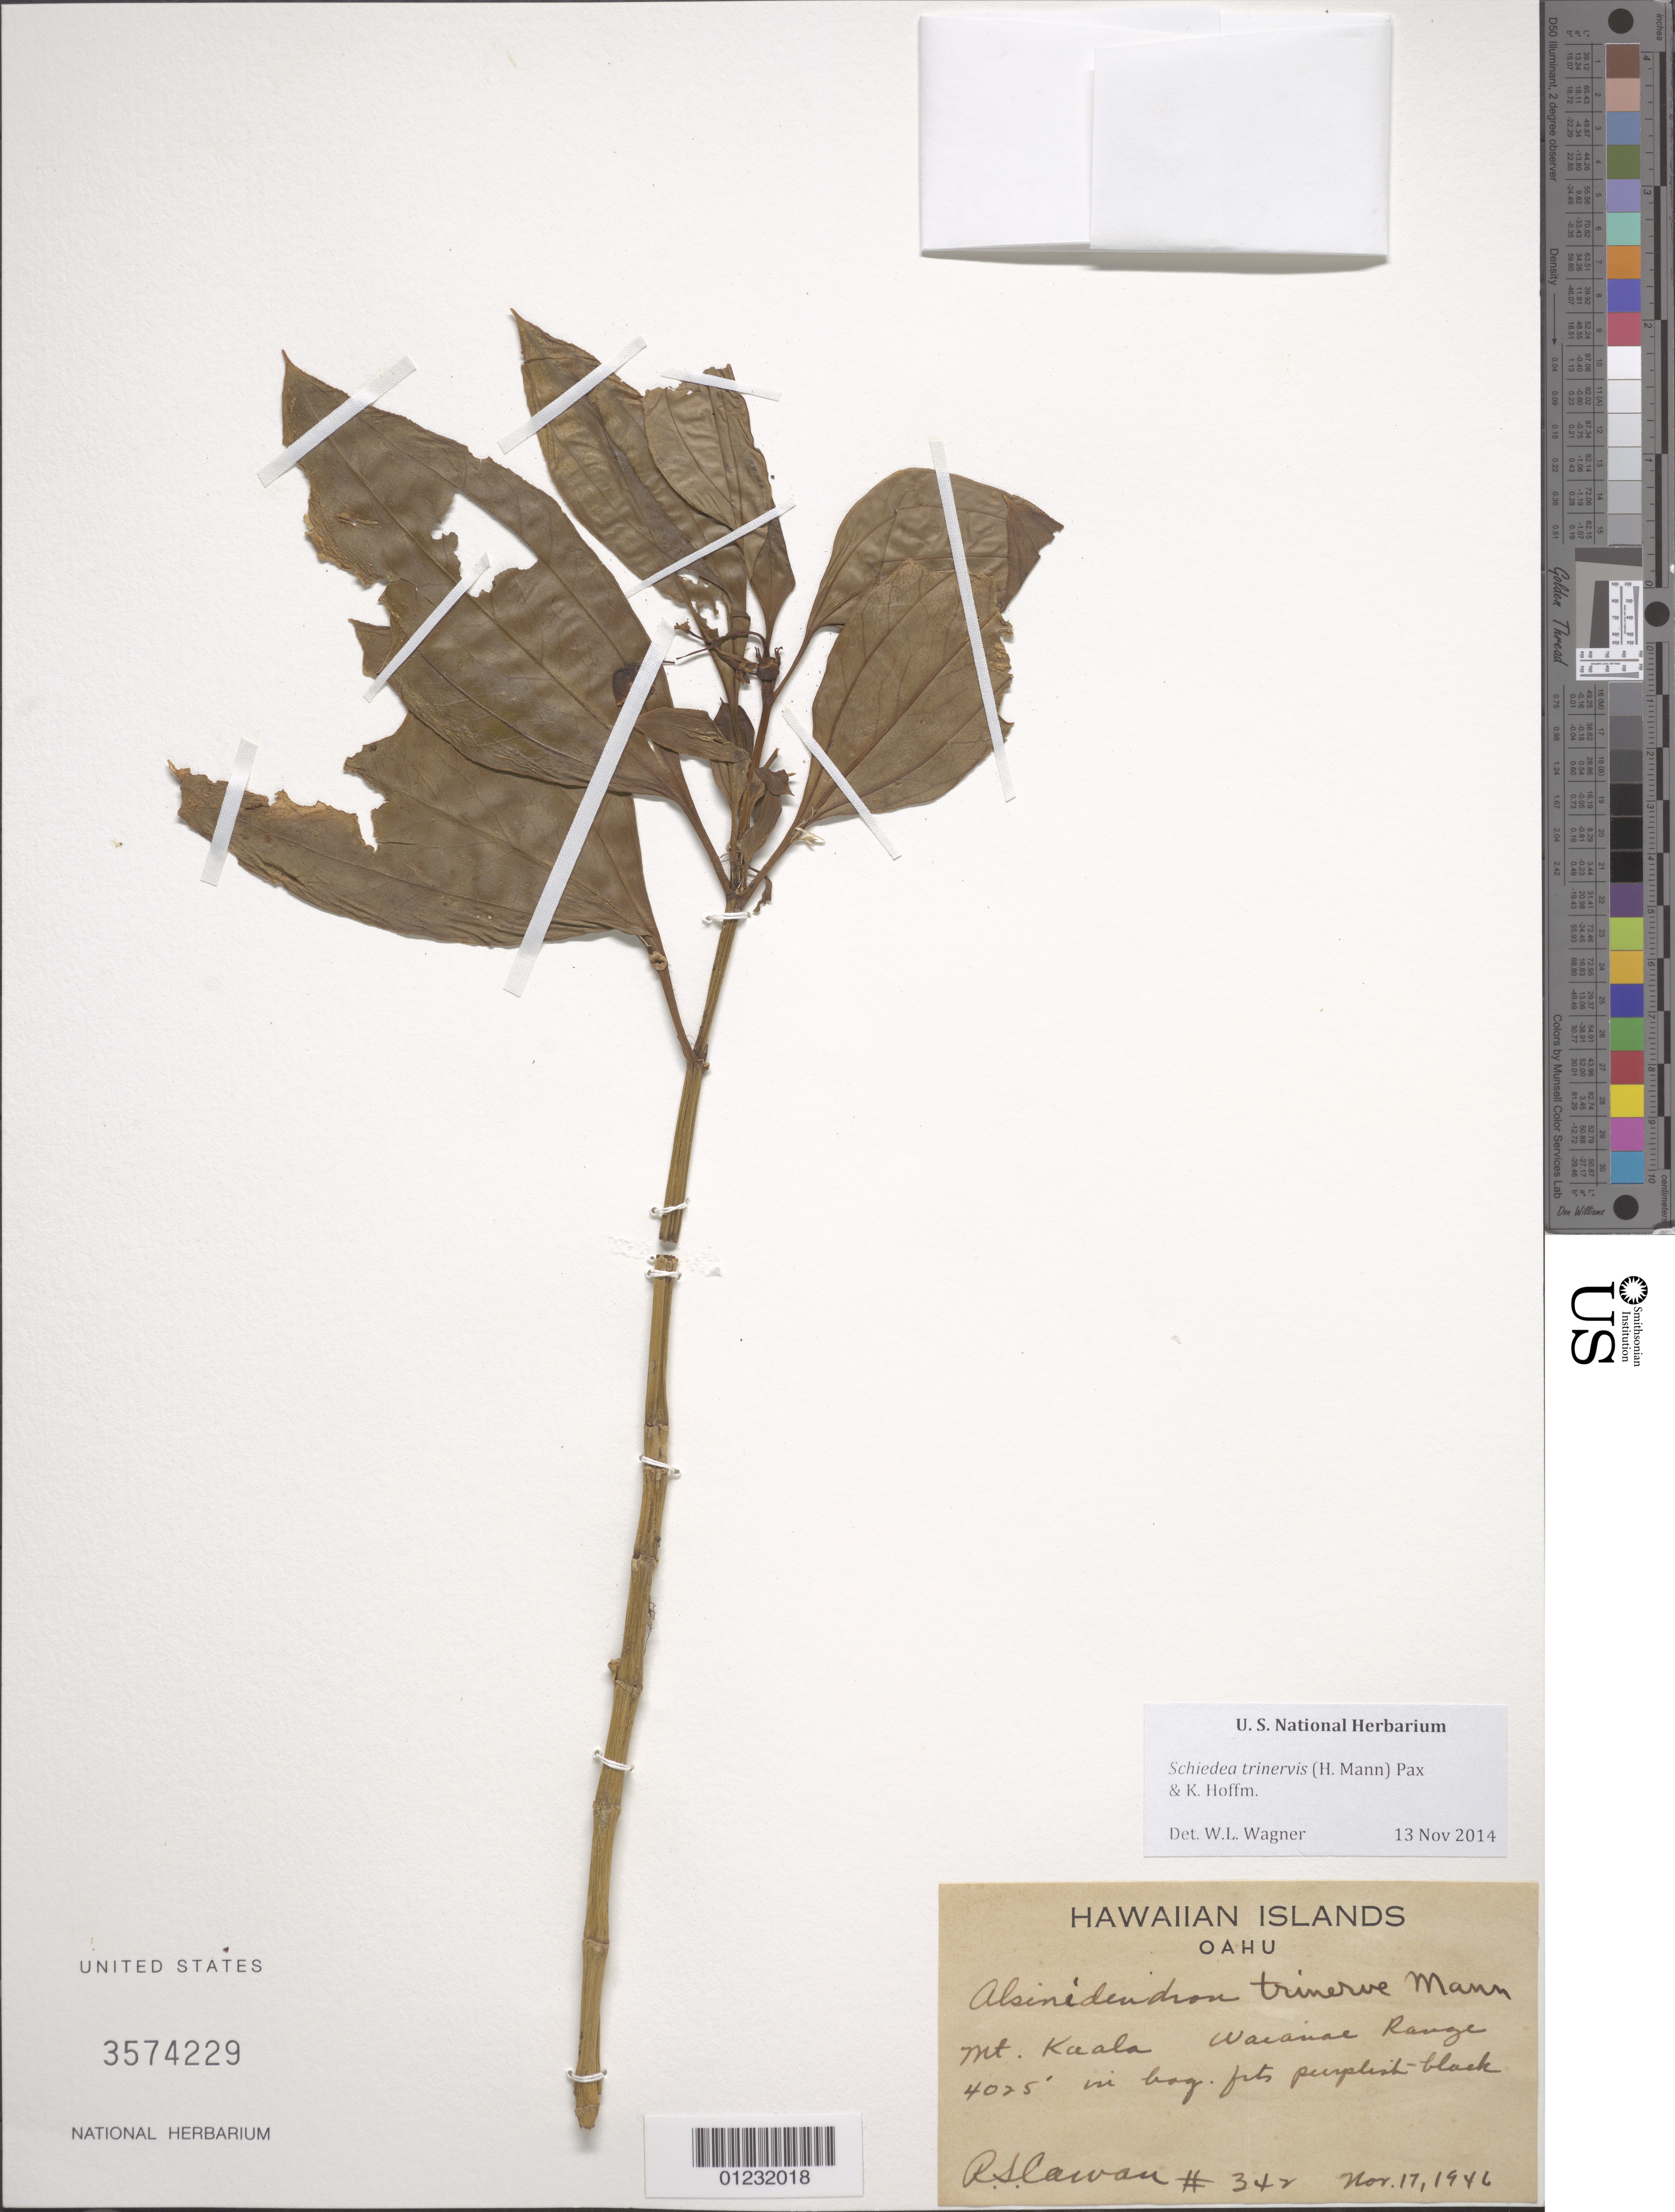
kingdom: Plantae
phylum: Tracheophyta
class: Magnoliopsida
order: Caryophyllales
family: Caryophyllaceae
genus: Schiedea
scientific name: Schiedea trinervis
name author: (H. Mann) Pax & K. Hoffm.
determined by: Wagner, W. L., (BOT), Smithsonian Institution - National Museum of Natural History (UNITED STATES)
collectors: R. S. Cowan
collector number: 342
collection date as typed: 17 Nov 1946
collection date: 1946-11-17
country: United States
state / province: Hawaii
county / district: Honolulu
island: Oahu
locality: Waianae Mountains, Mt. Kaala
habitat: In bog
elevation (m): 1227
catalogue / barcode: US 3574229